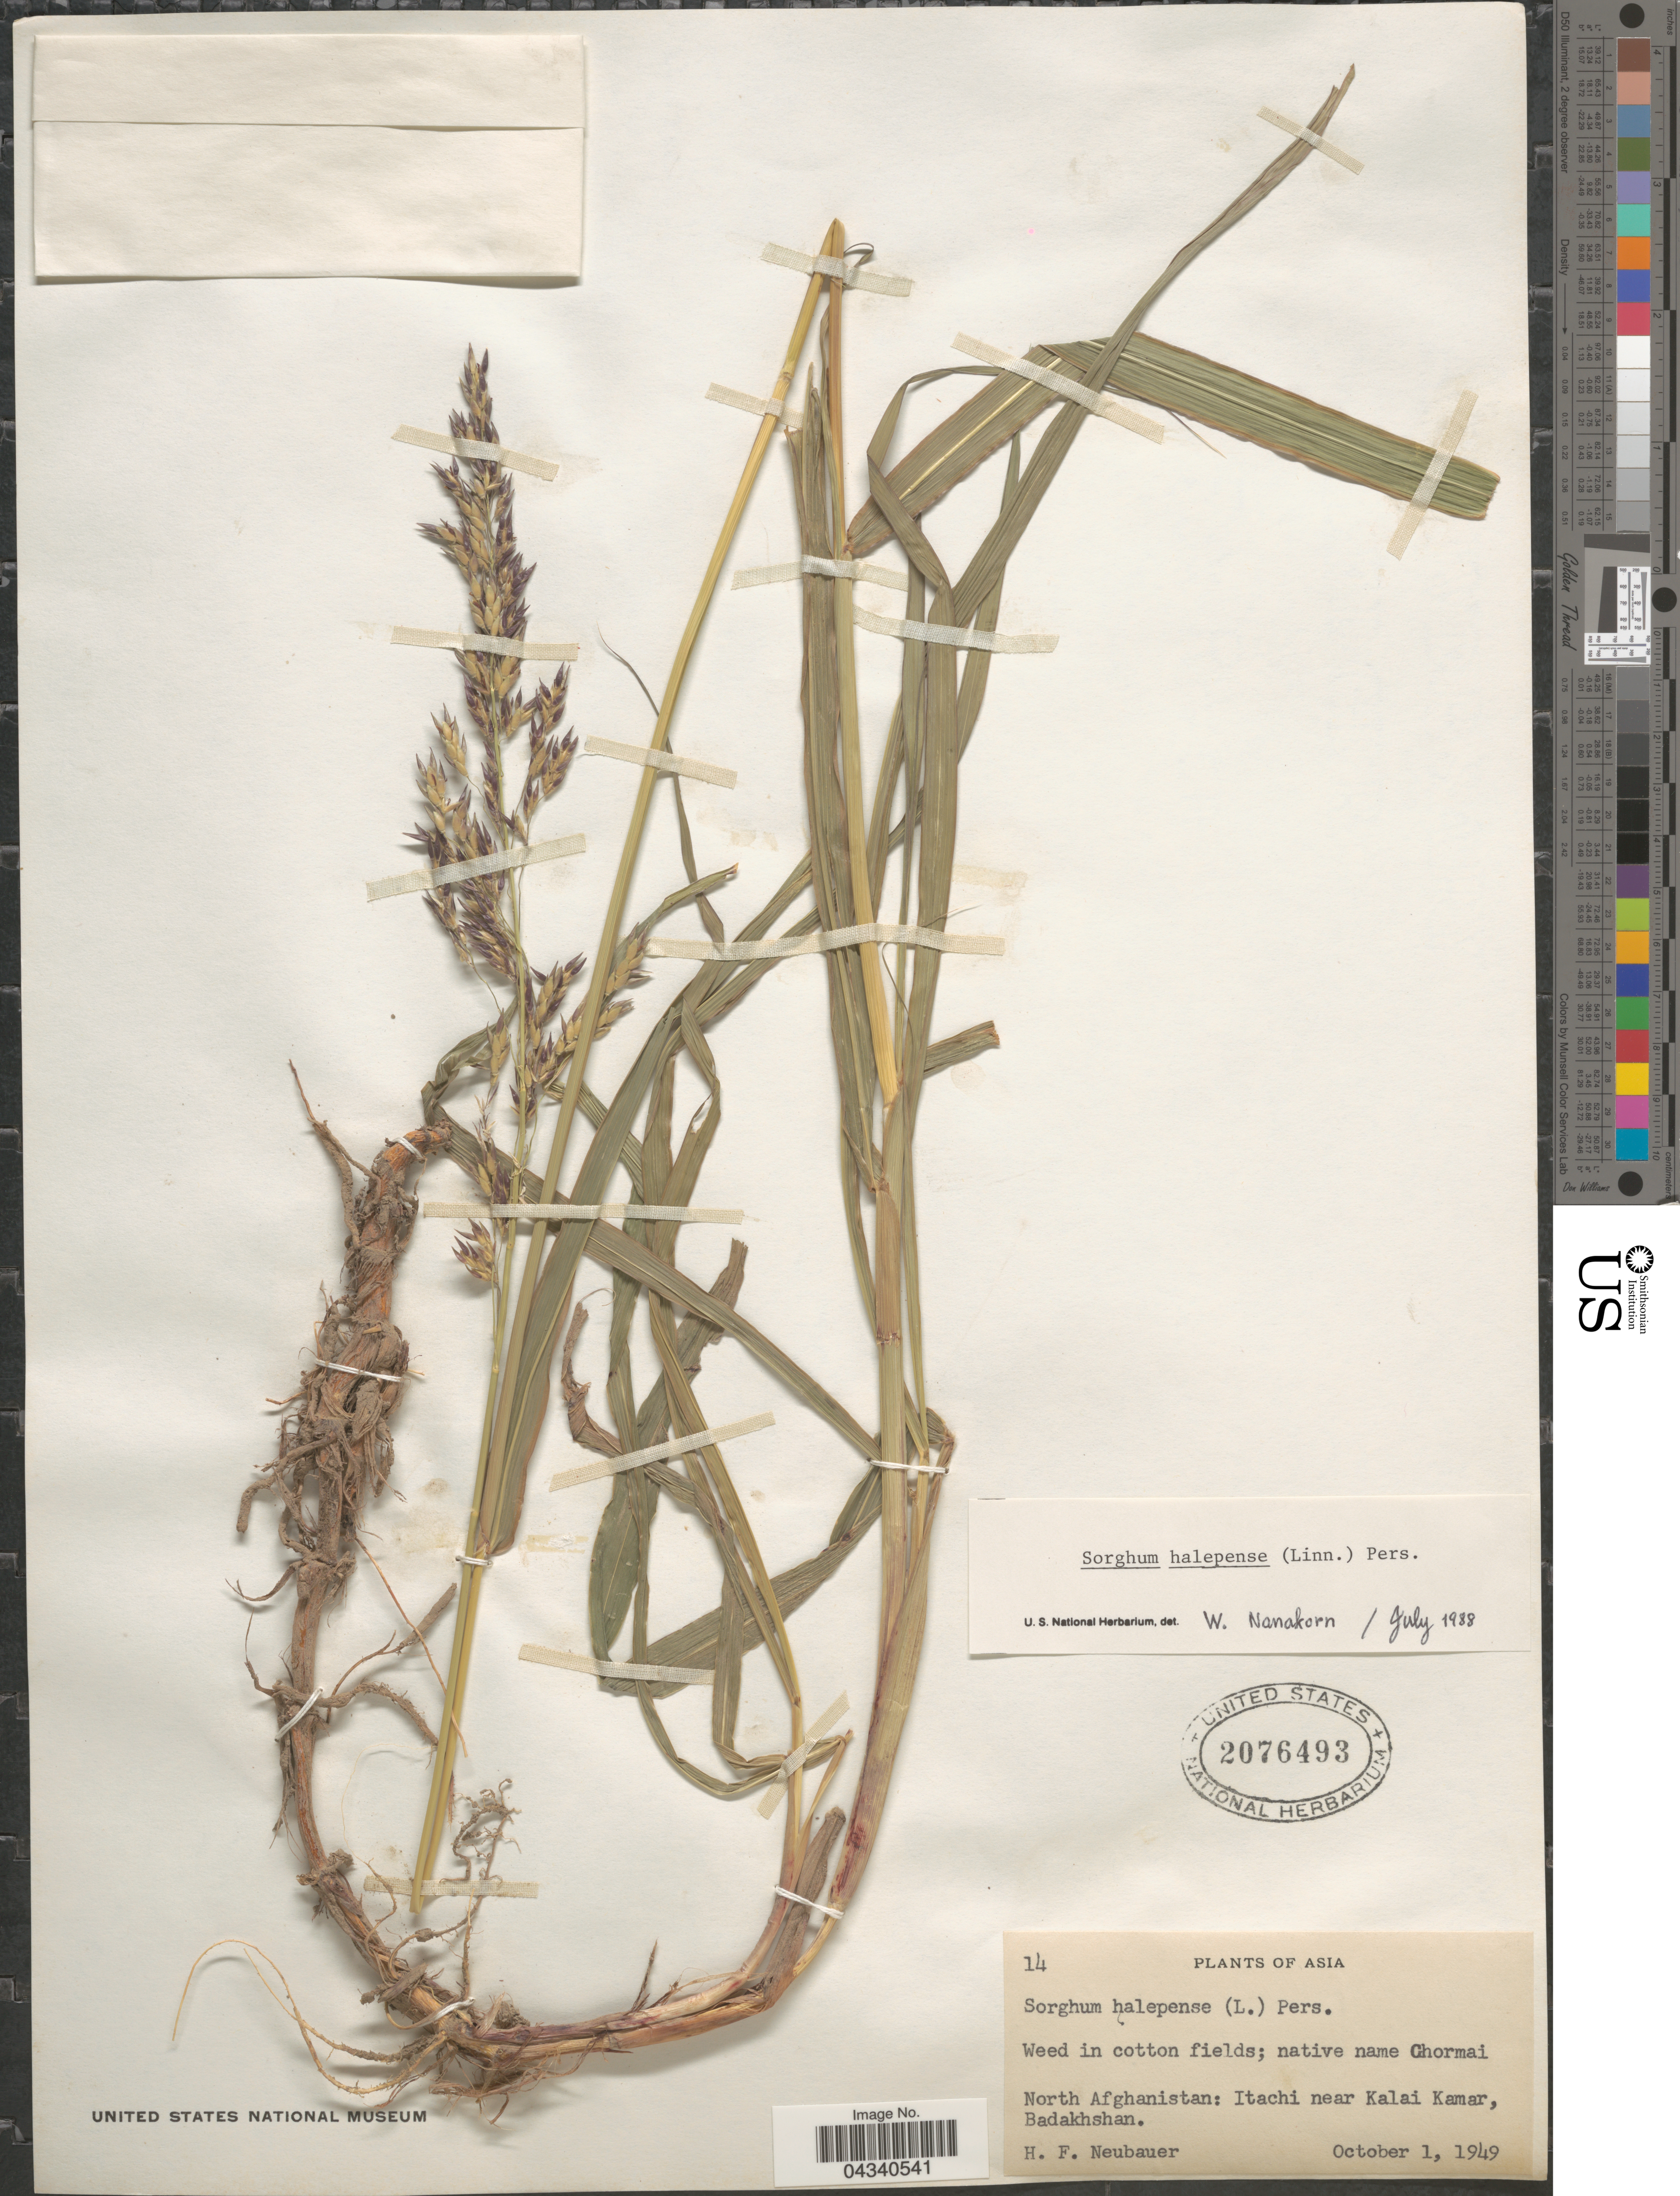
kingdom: Plantae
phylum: Tracheophyta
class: Liliopsida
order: Poales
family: Poaceae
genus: Sorghum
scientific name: Sorghum halepense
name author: (L.) Pers.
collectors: H. Neubauer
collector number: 14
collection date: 1949-10-01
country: Afghanistan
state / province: Badakhshan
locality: North Afghanistan: Itachi near Kalai Kamar.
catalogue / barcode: US 2076493